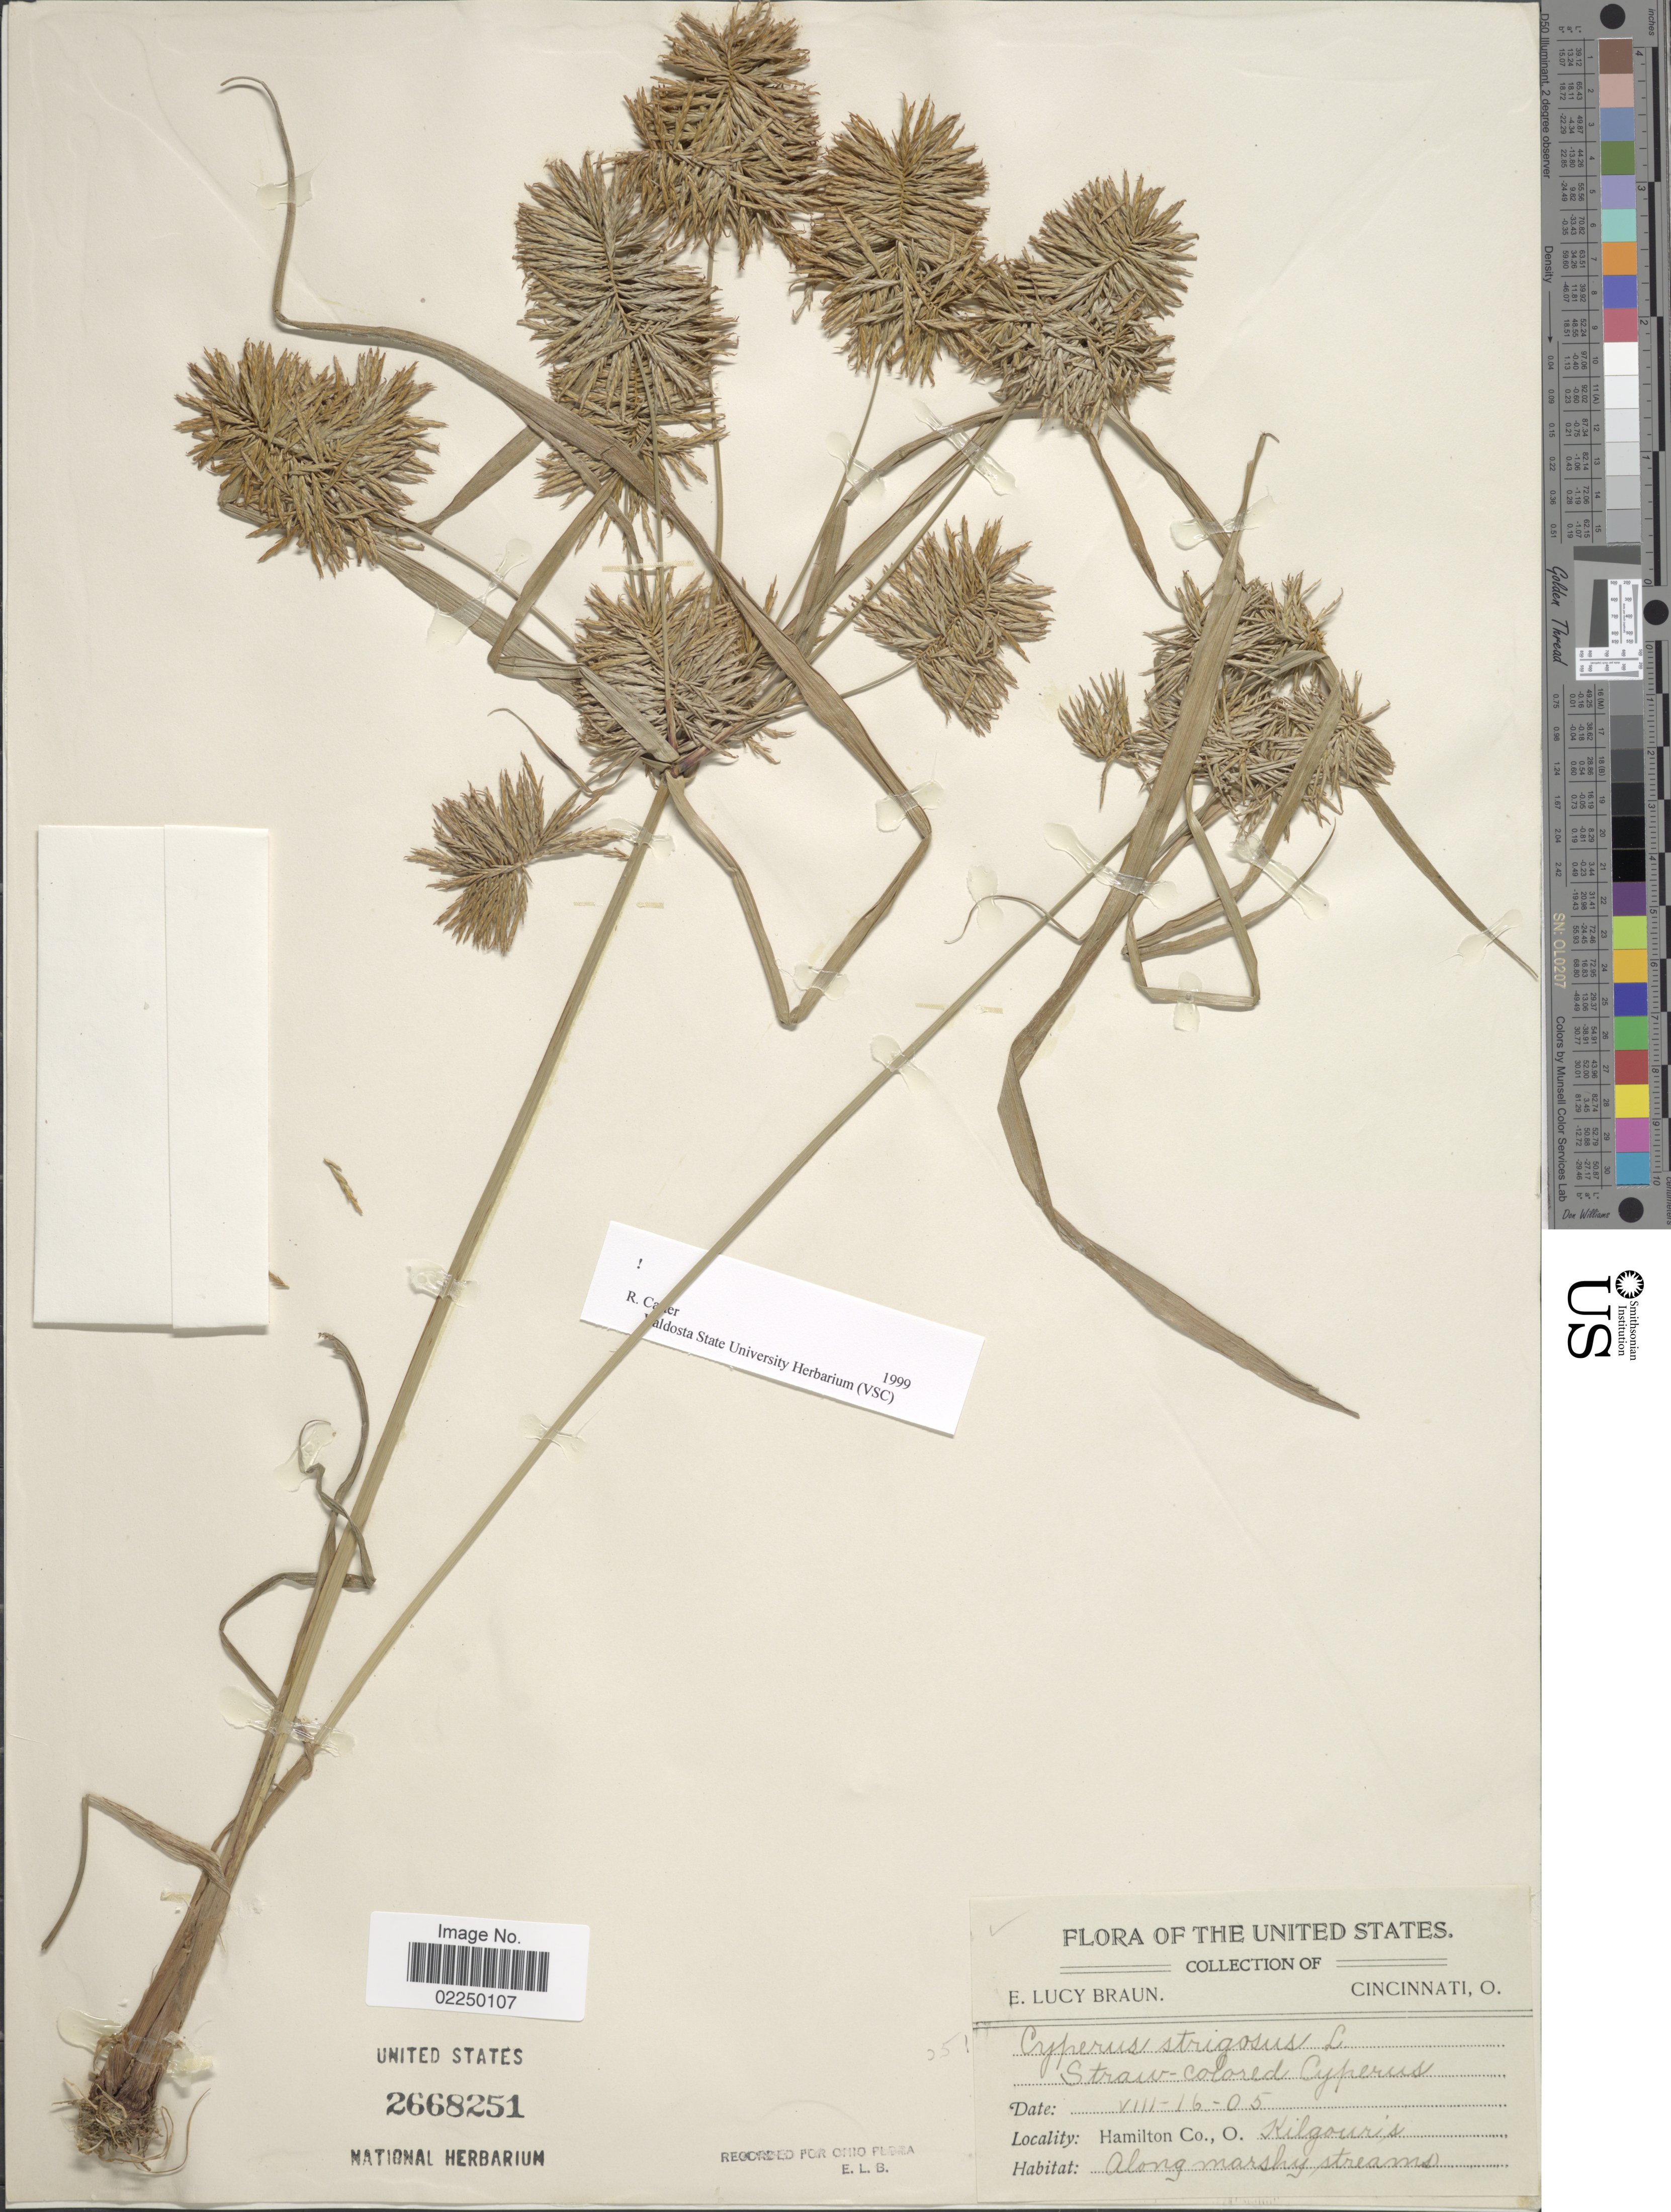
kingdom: Plantae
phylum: Tracheophyta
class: Liliopsida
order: Poales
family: Cyperaceae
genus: Cyperus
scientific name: Cyperus strigosus L.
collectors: E. L. Braun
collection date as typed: Transcribed d/m/y: 16/8/5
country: United States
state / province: Ohio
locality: Hamilton Co., Kilgouris, along marshy streams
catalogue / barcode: US 2668251